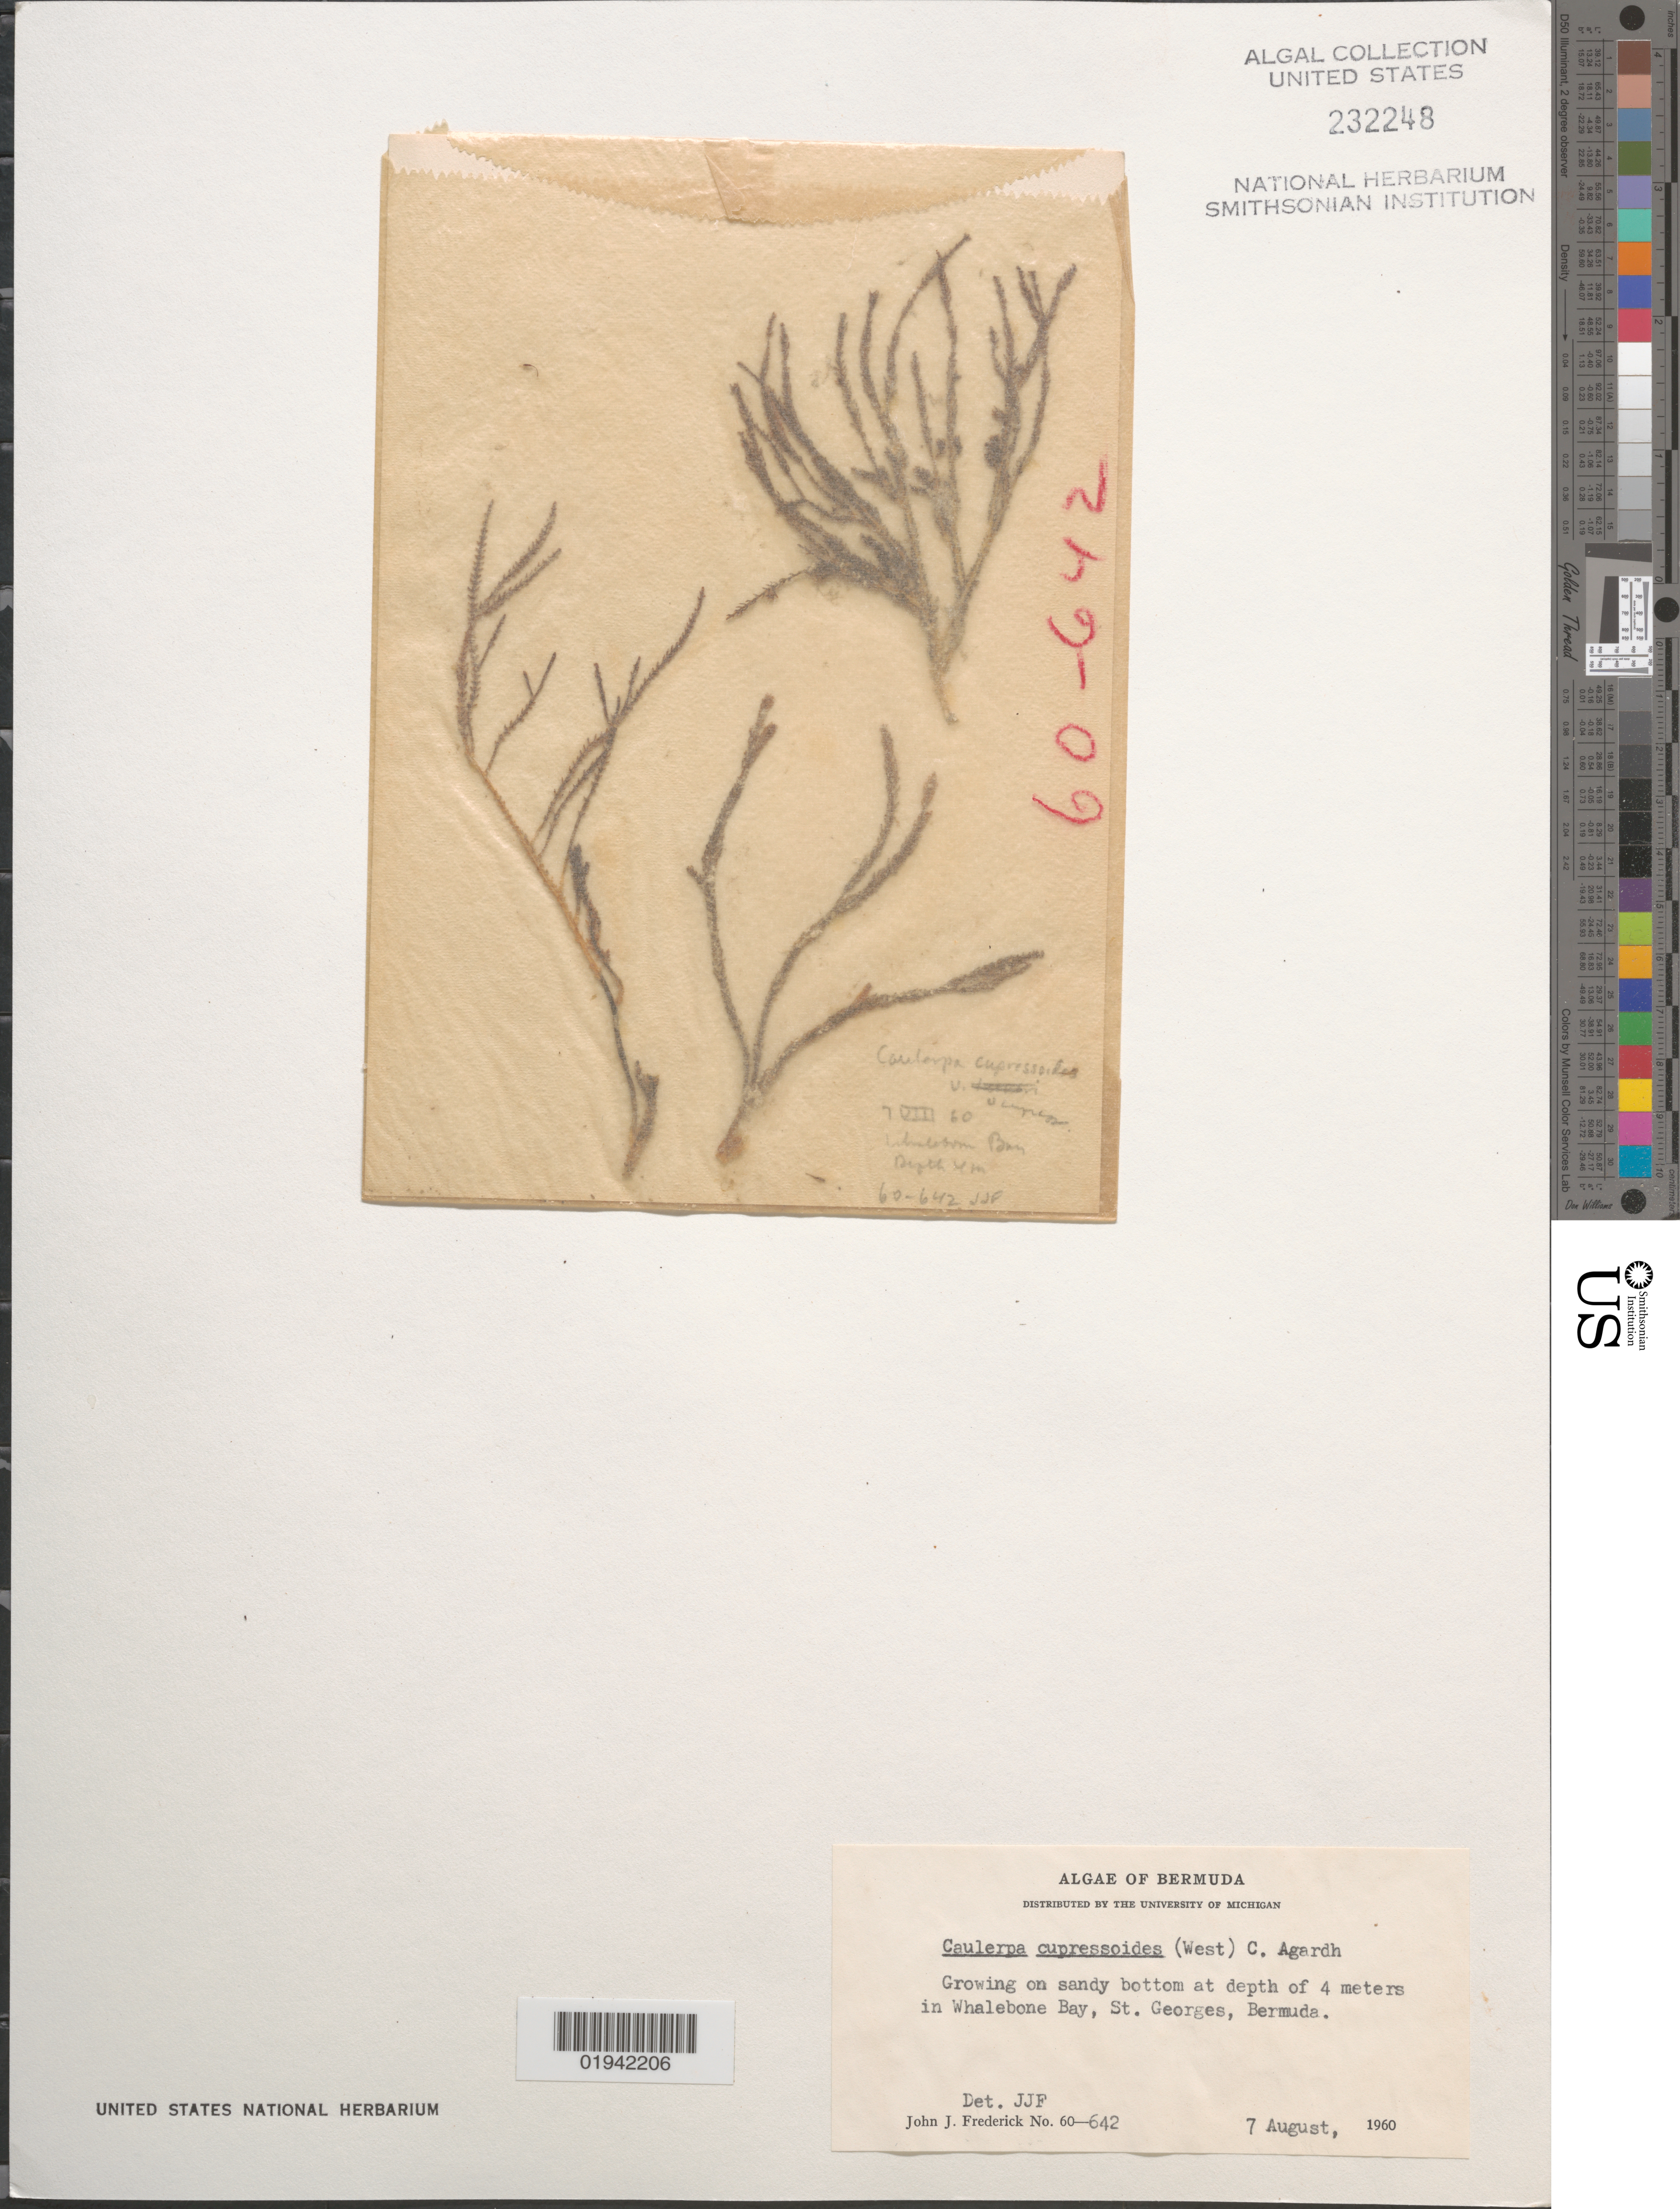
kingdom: Plantae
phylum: Chlorophyta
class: Ulvophyceae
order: Bryopsidales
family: Caulerpaceae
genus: Caulerpa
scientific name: Caulerpa cupressoides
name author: (Vahl) C. Agardh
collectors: J. Frederick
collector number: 60-642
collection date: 1960-08-07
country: Bermuda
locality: Growing on sandy bottom at depth of 4 meters in Whalebone Bay, St. Georges.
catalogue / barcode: US 232248